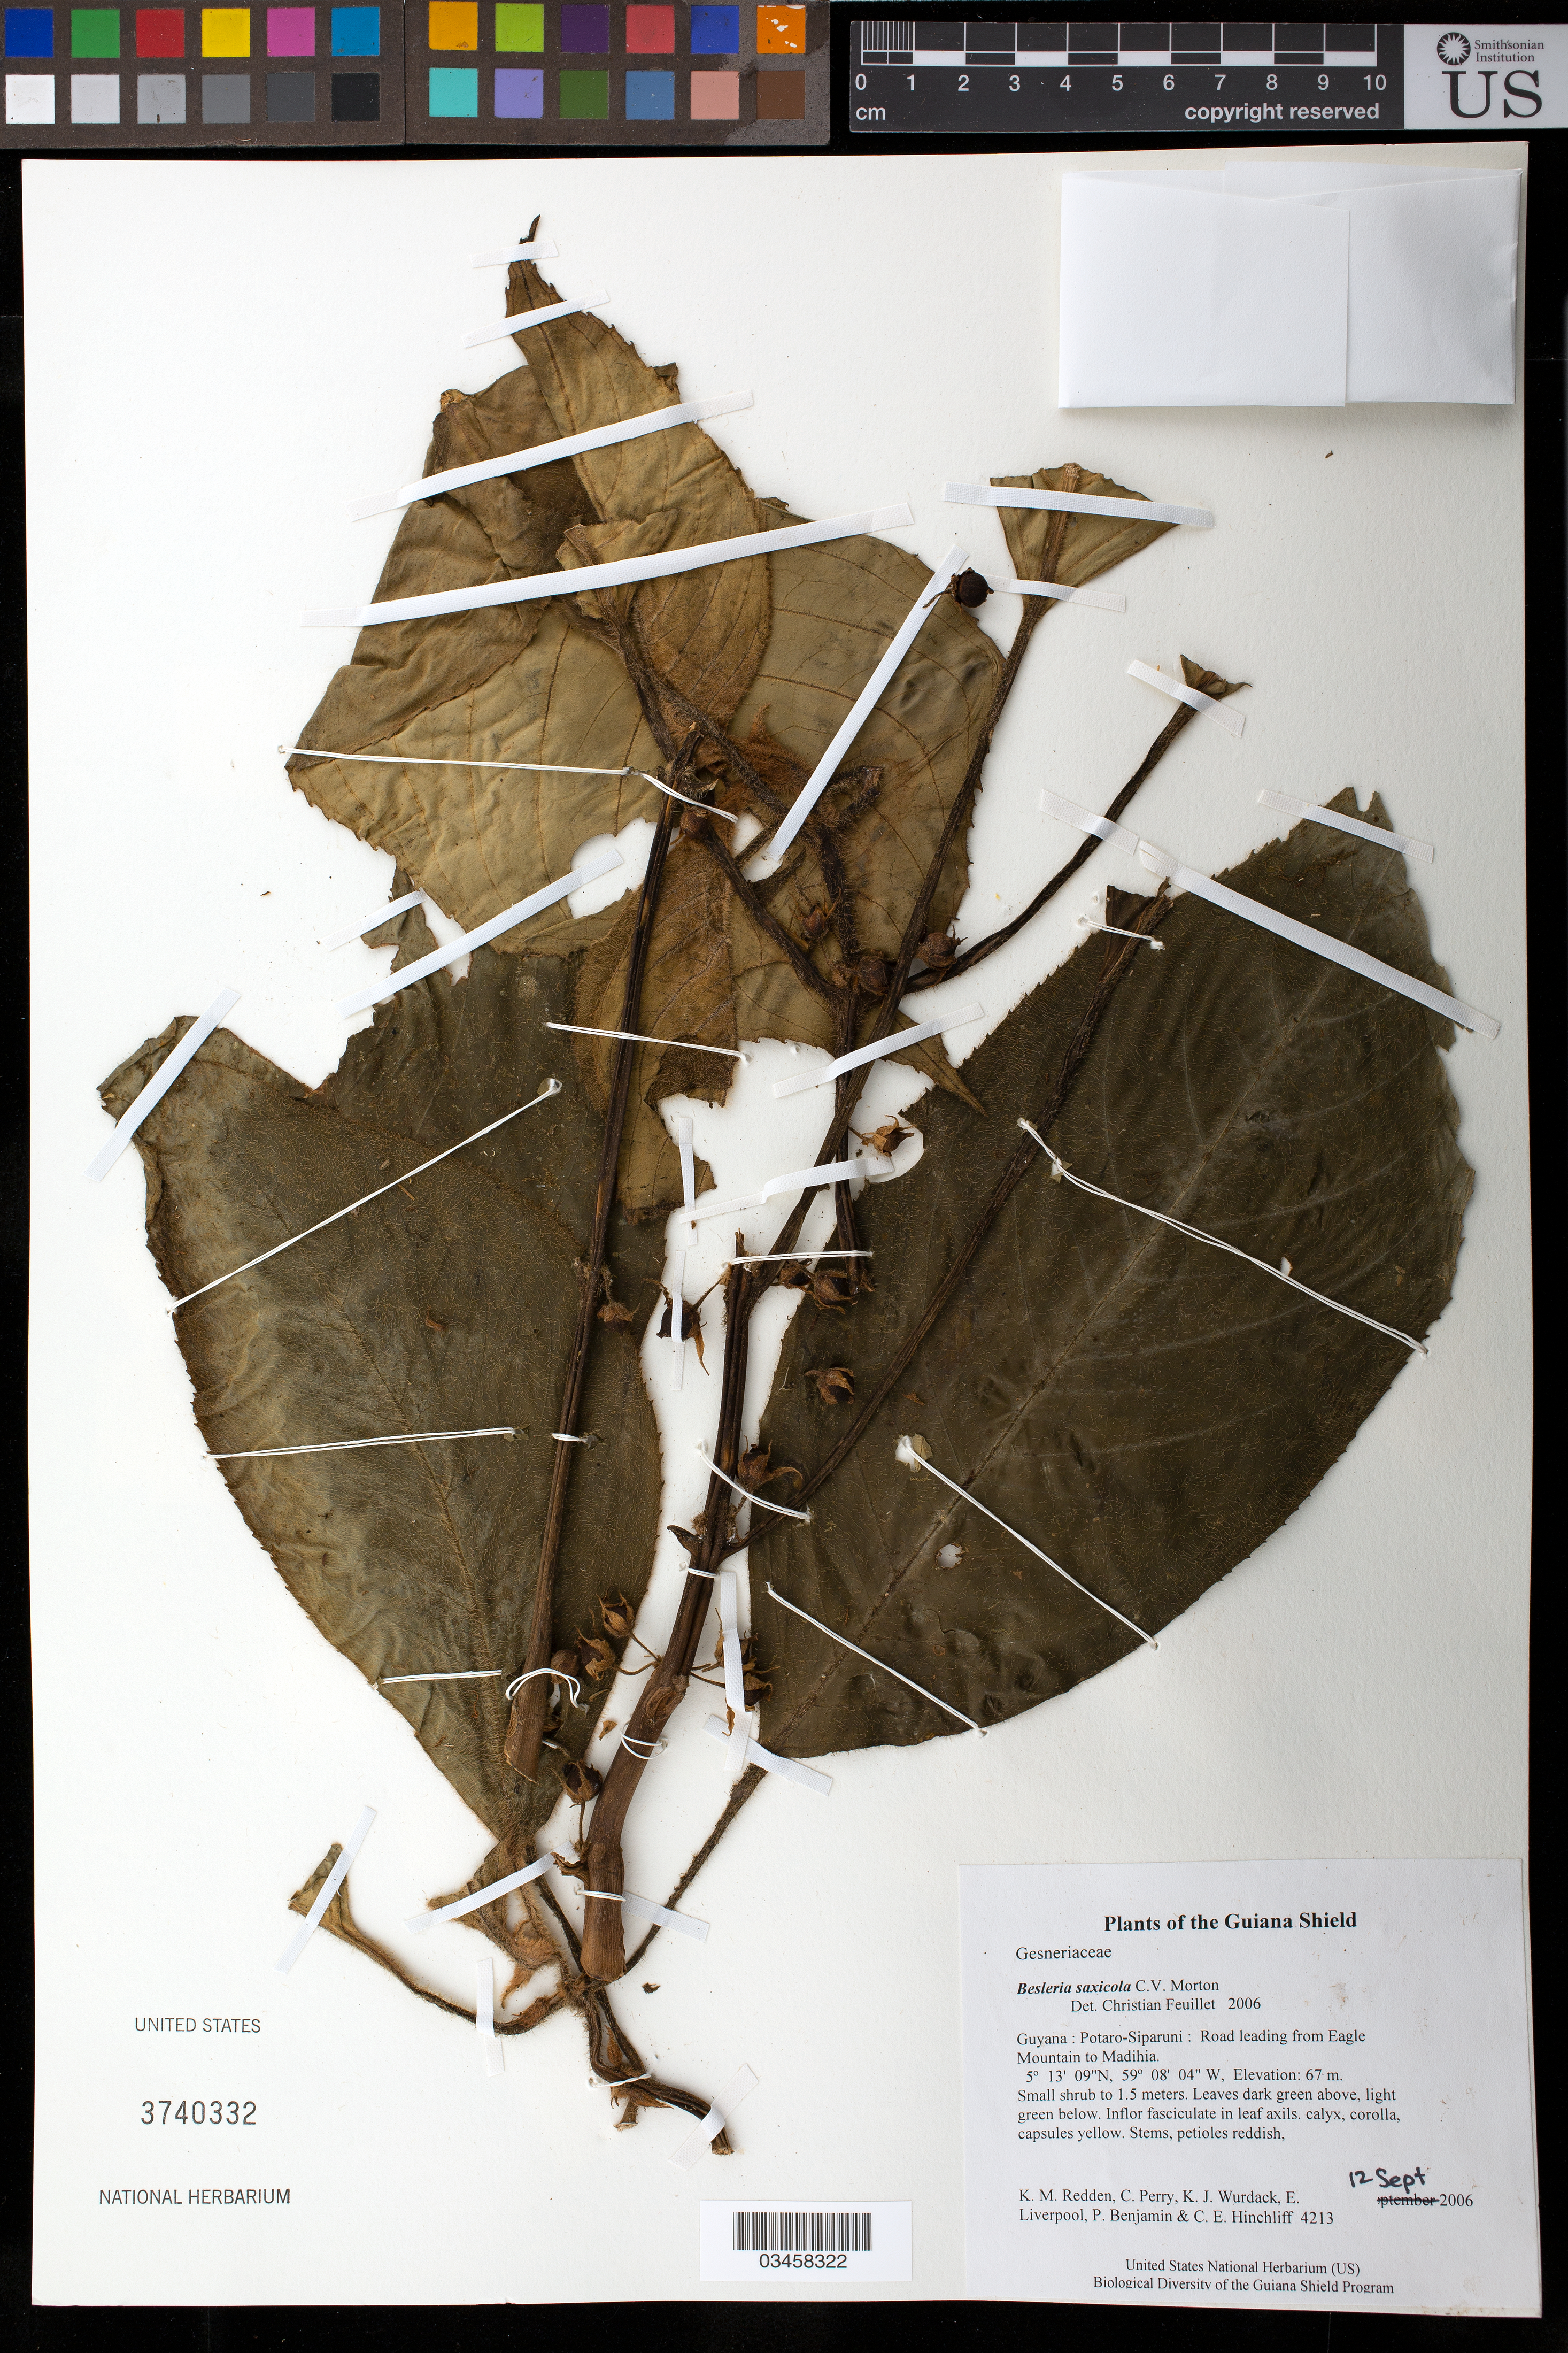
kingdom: Plantae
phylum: Tracheophyta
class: Magnoliopsida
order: Lamiales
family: Gesneriaceae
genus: Besleria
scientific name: Besleria saxicola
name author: C.V. Morton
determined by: Feuillet, C.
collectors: K. M. Redden, C. Perry, K. Wurdack, E. Liverpool, P. Benjamin & C. E. Hinchliff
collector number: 4213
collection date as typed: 12 September 2006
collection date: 2006-09-12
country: Guyana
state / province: Potaro-Siparuni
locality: Road leading from Eagle Mountain to Madihia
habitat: Roadside forest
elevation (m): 67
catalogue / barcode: US 3740332